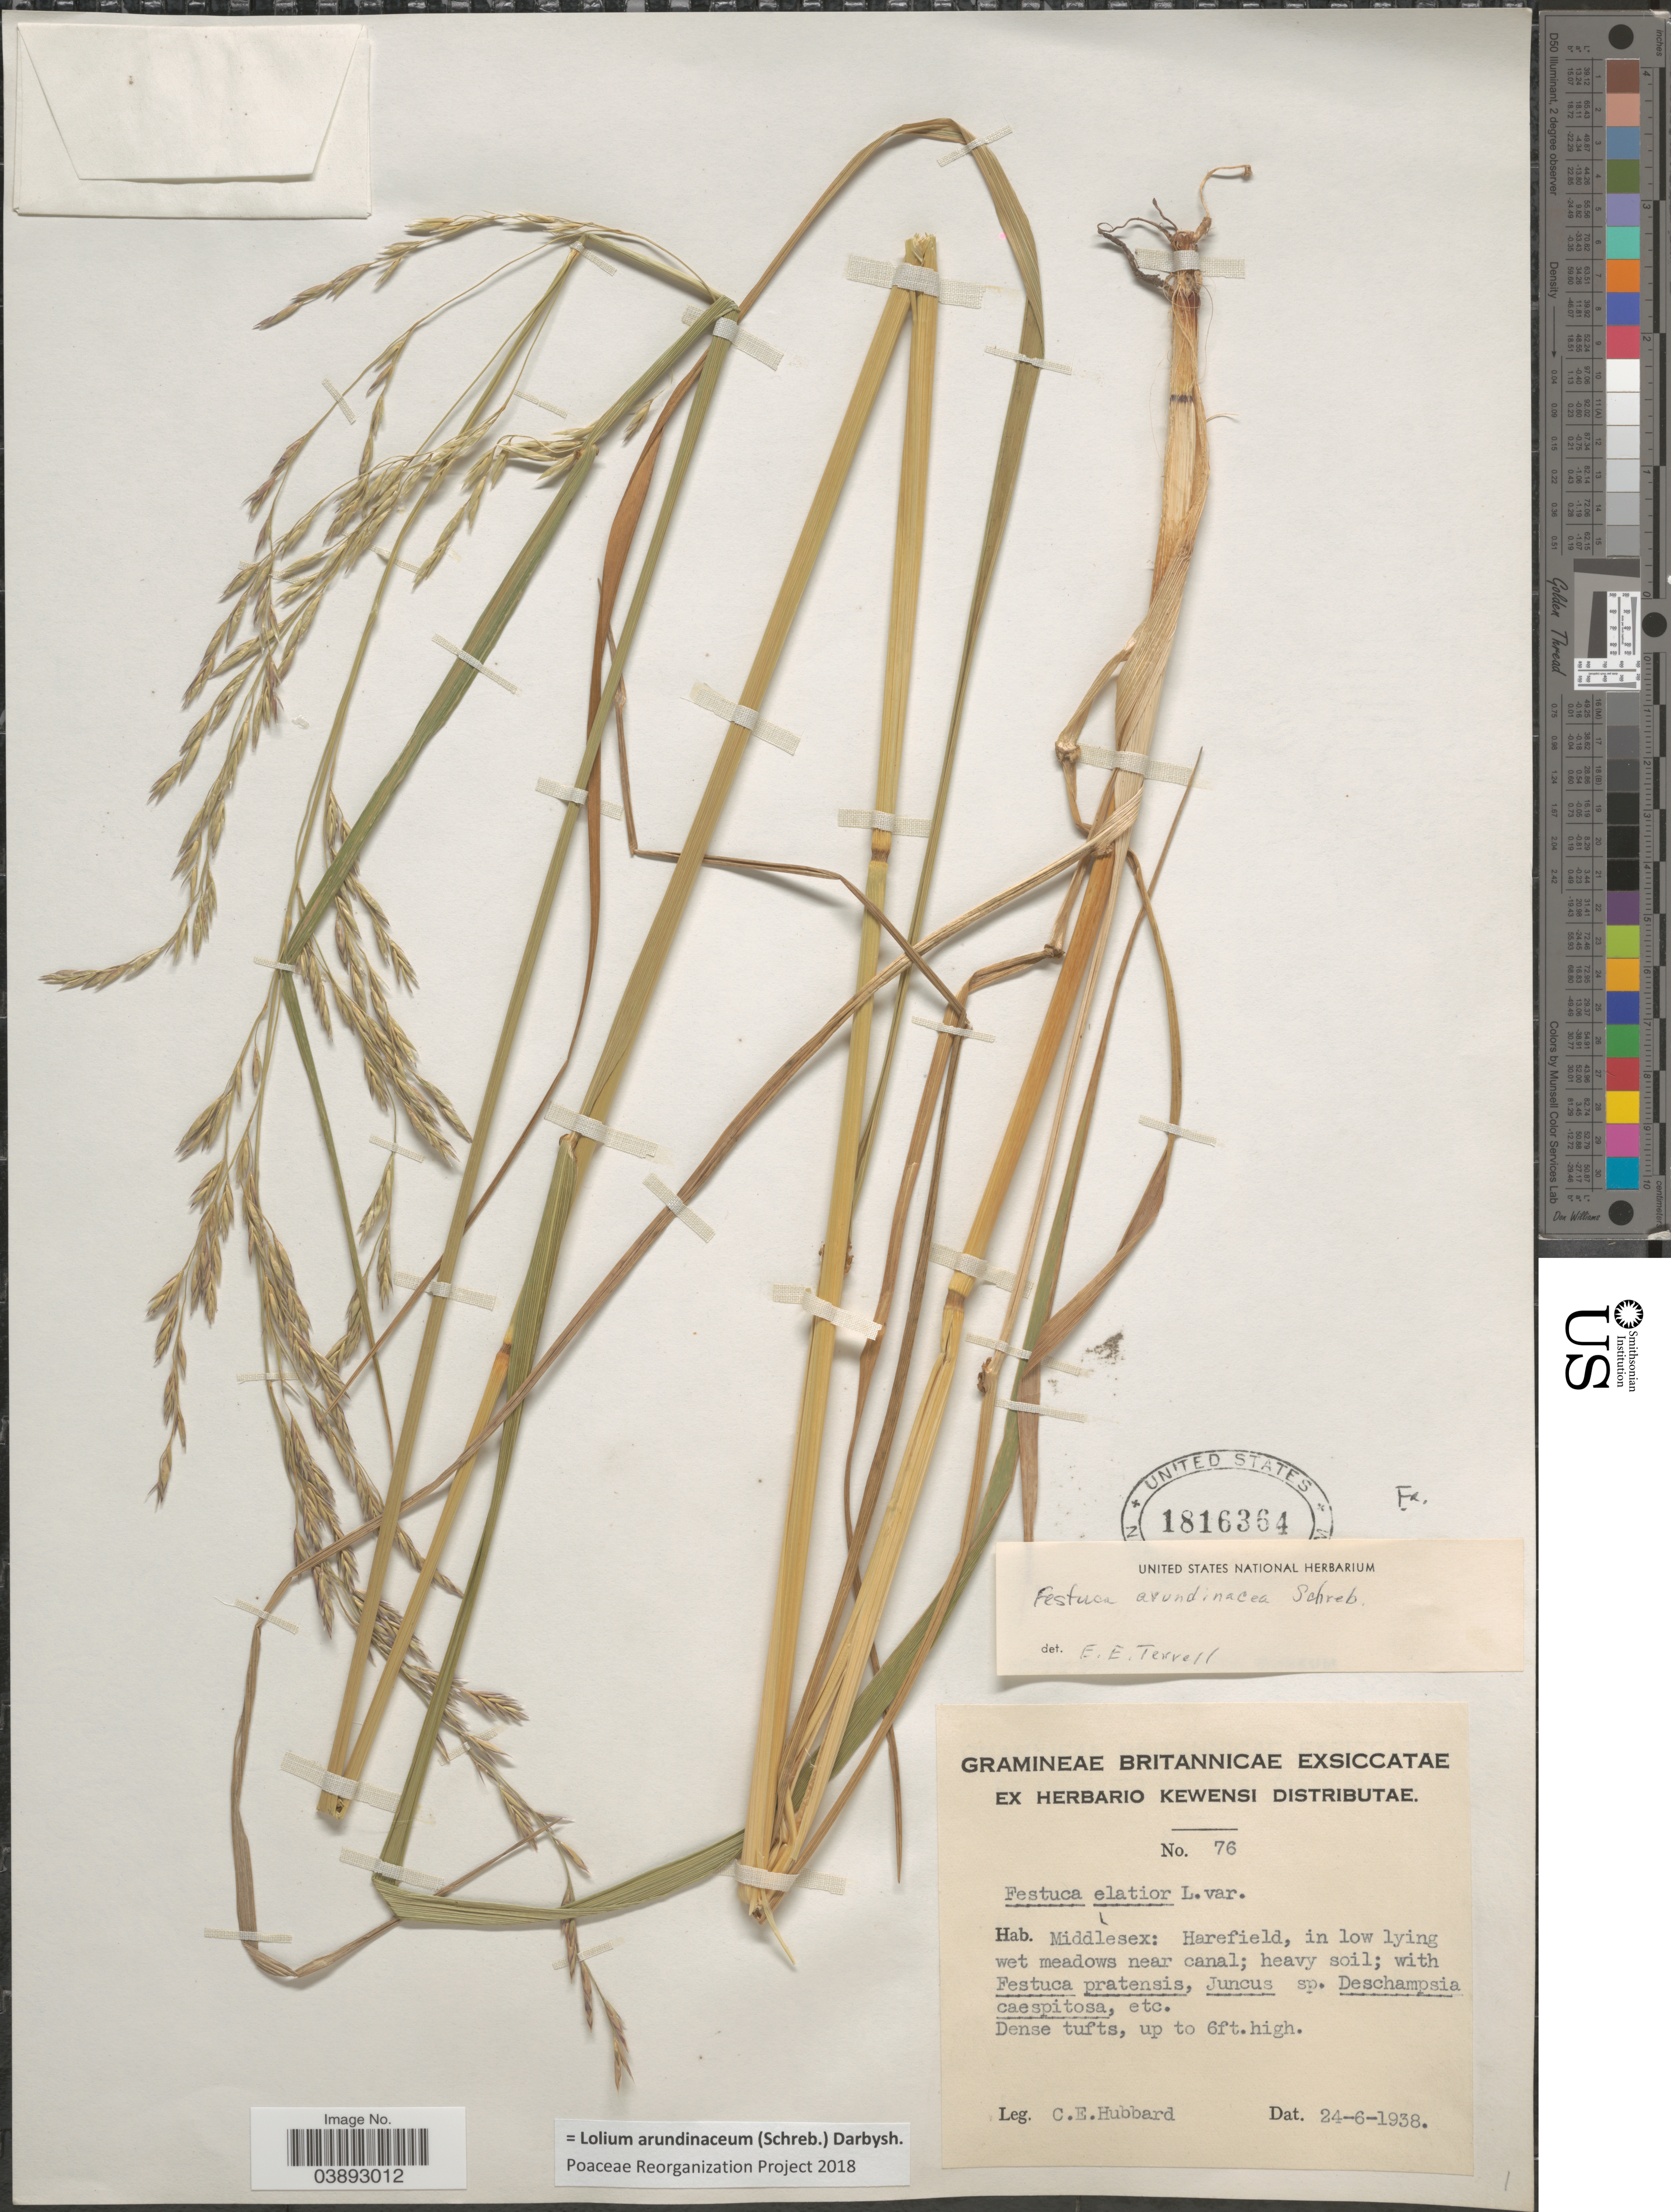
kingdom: Plantae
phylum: Tracheophyta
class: Liliopsida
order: Poales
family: Poaceae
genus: Lolium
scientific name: Lolium arundinaceum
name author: (Schreb.) Darbysh.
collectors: C. E. Hubbard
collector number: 76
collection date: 1938-06-24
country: United Kingdom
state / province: England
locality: Middlesex: Harefield, in low lying wet meadows near canal.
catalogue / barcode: US 1816364